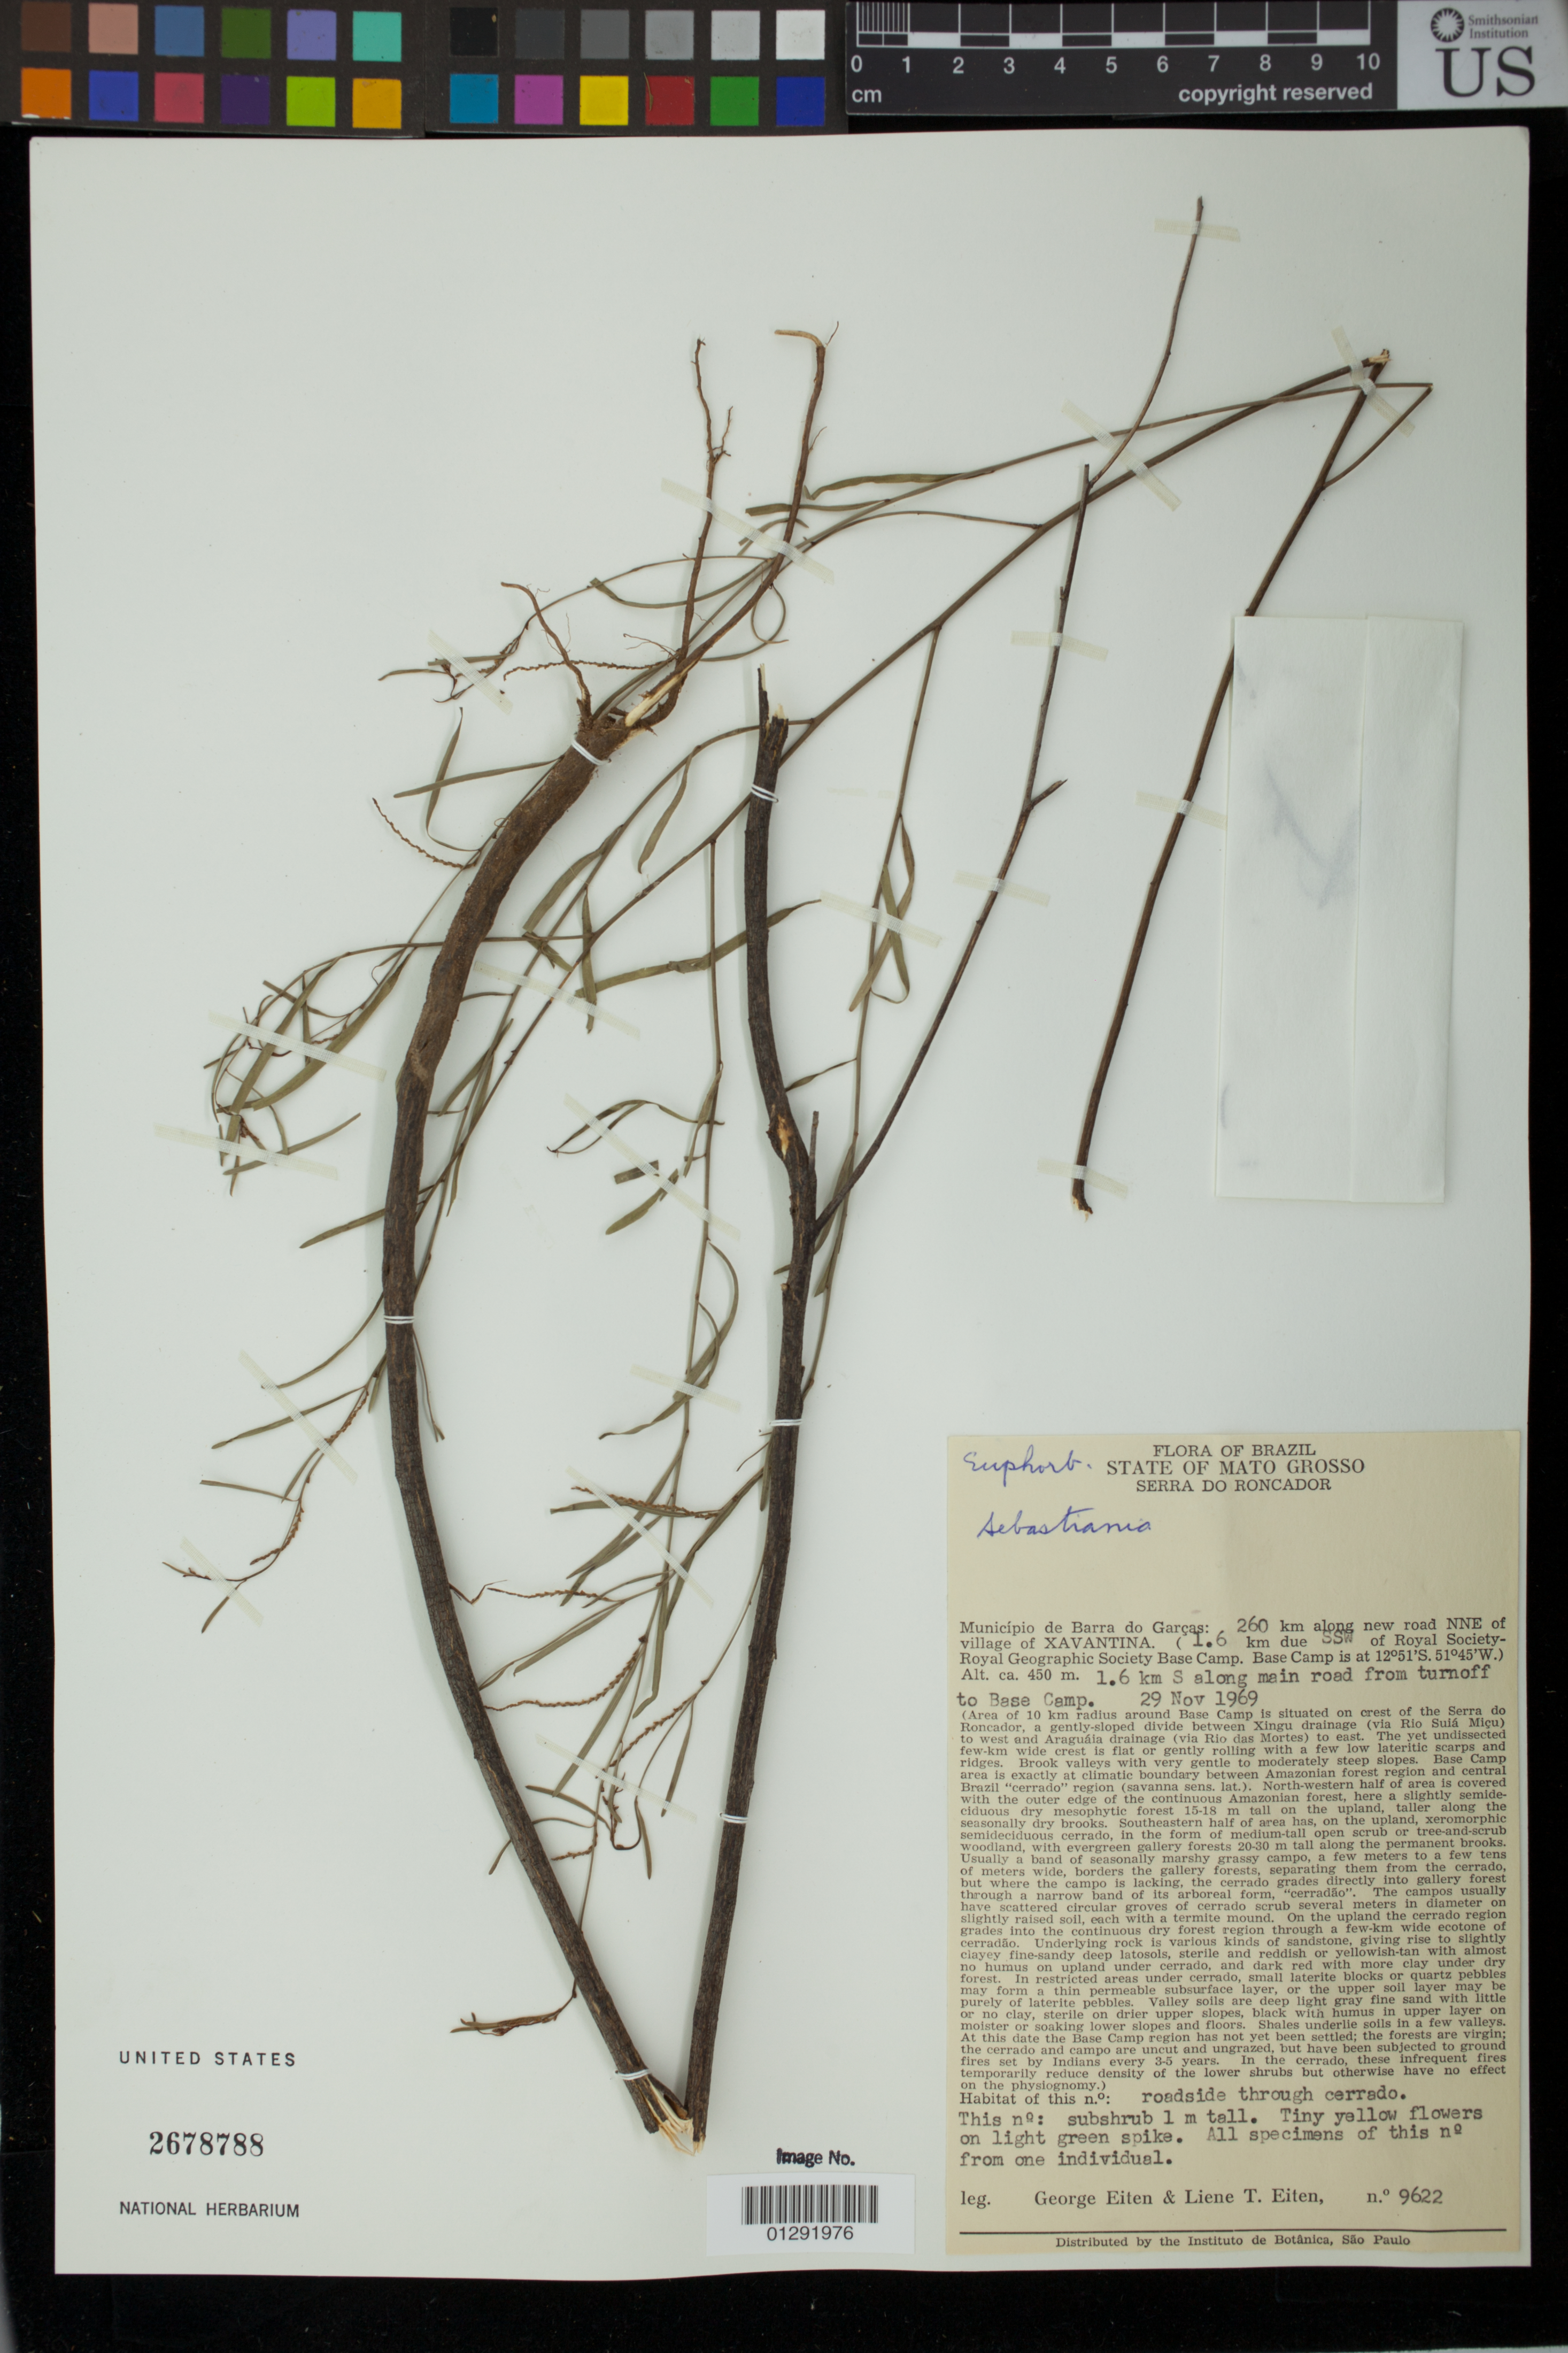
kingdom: Plantae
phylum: Tracheophyta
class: Magnoliopsida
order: Malpighiales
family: Euphorbiaceae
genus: Sebastiania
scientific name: Sebastiania sp.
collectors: G. Eiten & L. T. Eiten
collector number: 9622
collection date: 1969-11-29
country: Brazil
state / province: Mato Grosso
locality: Serra do Roncador. Municipio de Barra do Garcas: 260 km along new road NNE of village of Xavantina. (1.6 km due SSW of Royal Society-Royal Geographic Society Base Camp. [Base camp coordinates below.] 1.6 km S along main road from turnoff to Base Camp.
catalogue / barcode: US 2678788